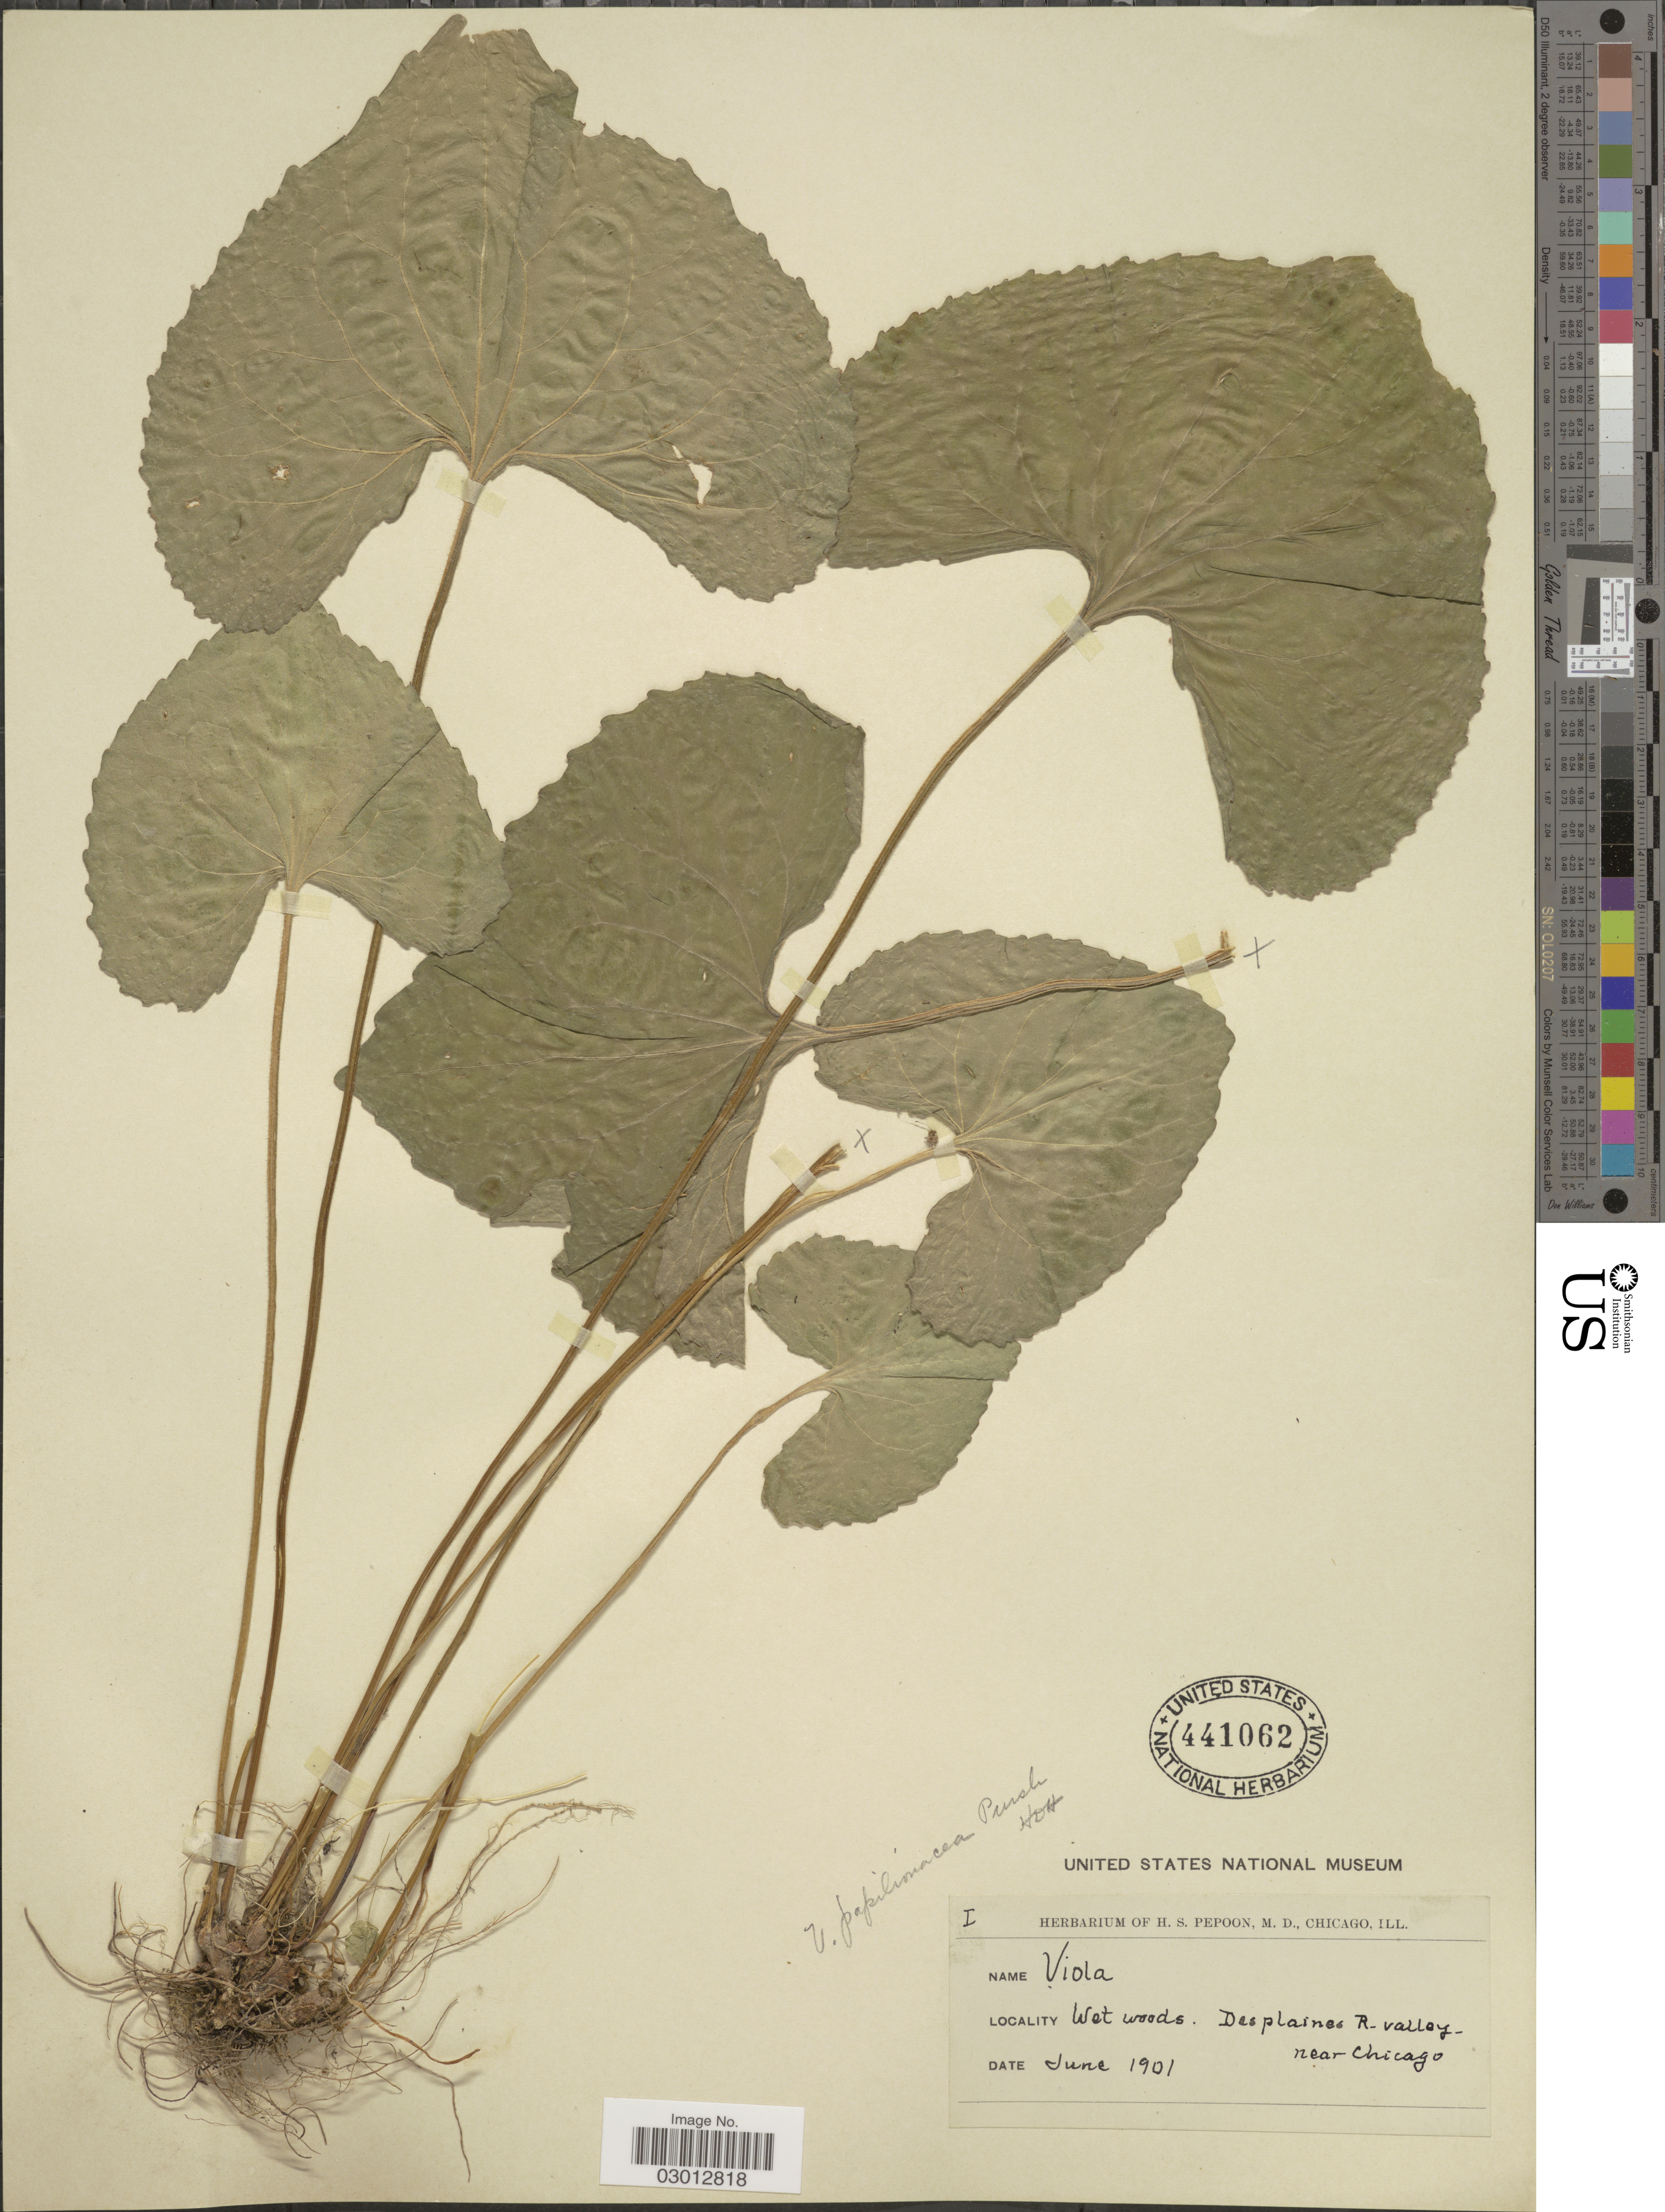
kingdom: Plantae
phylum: Tracheophyta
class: Magnoliopsida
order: Malpighiales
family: Violaceae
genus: Viola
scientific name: Viola papilionacea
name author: Pursh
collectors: ex herb. H. S. Pepoon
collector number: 1?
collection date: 1901-06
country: United States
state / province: Illinois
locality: Desplaines R. valley- near Chicago.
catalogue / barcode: US 441062